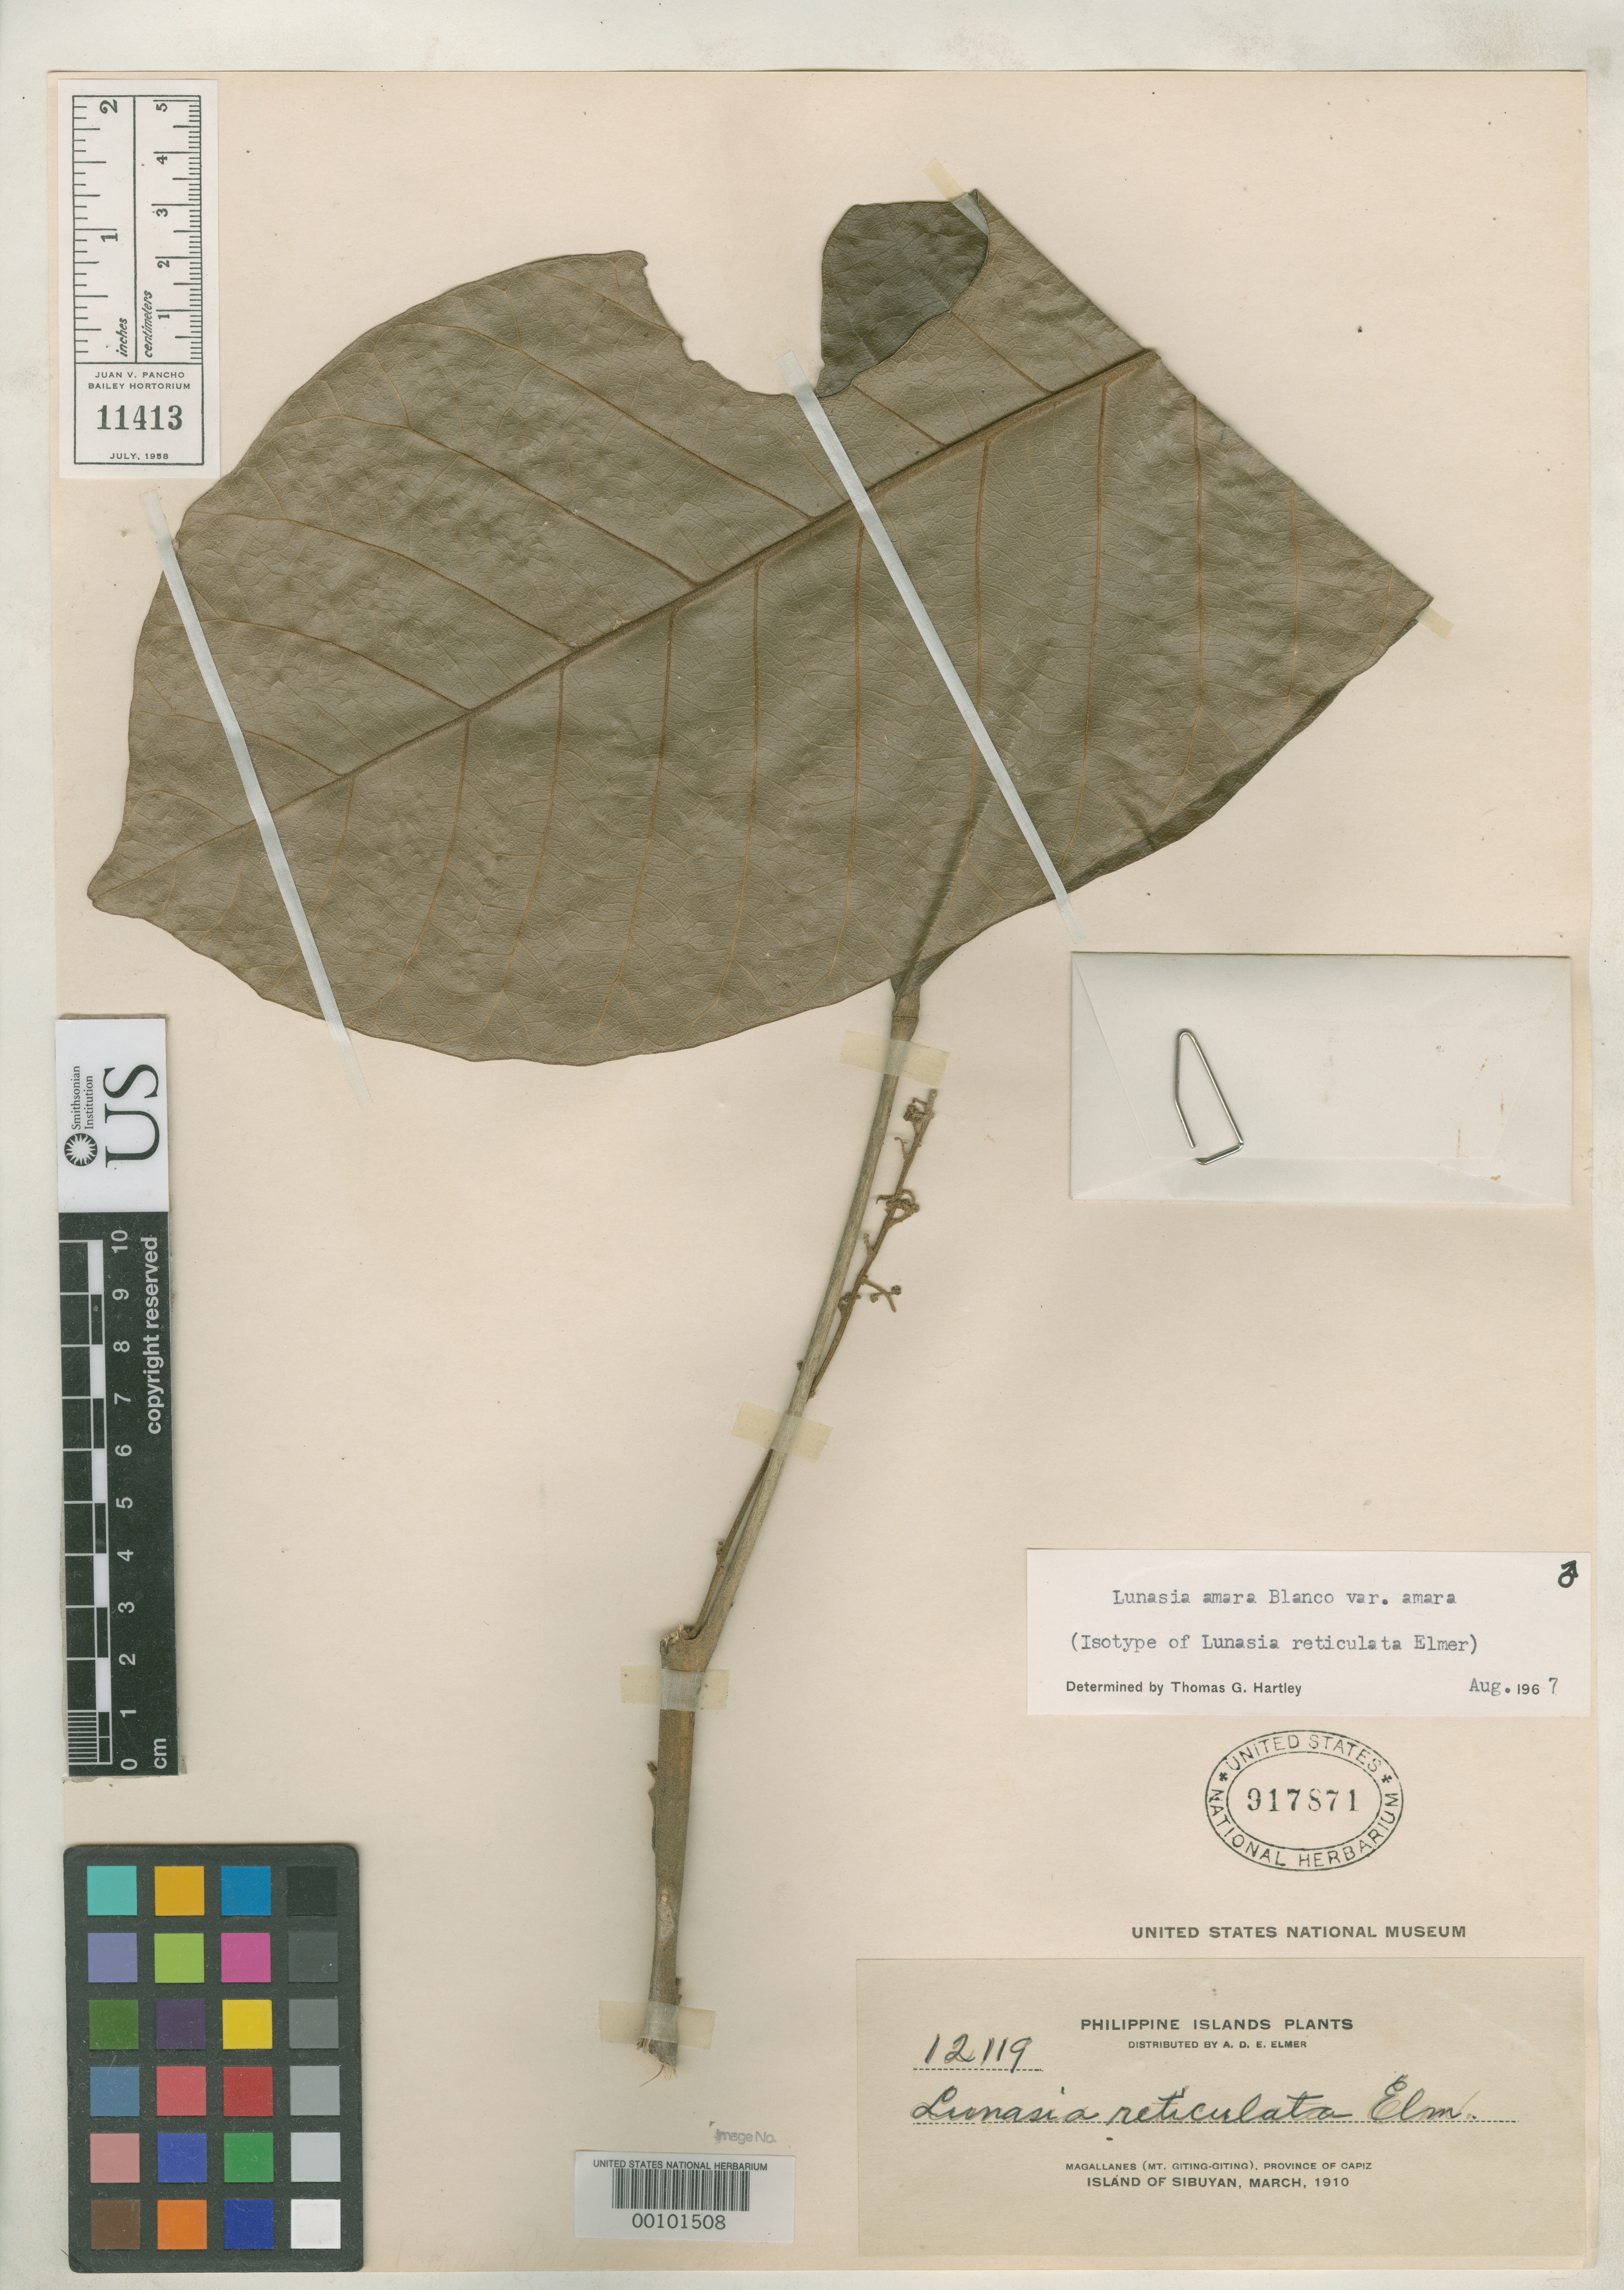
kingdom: Plantae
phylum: Tracheophyta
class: Magnoliopsida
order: Sapindales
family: Rutaceae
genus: Lunasia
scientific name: Lunasia reticulata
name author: Elmer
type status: Isotype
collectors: A. D. E. Elmer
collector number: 12119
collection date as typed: Mar 1910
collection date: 1910-03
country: Philippines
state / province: Mimaropa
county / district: Romblon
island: Sibuyan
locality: Magallanes.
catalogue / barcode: US 917871